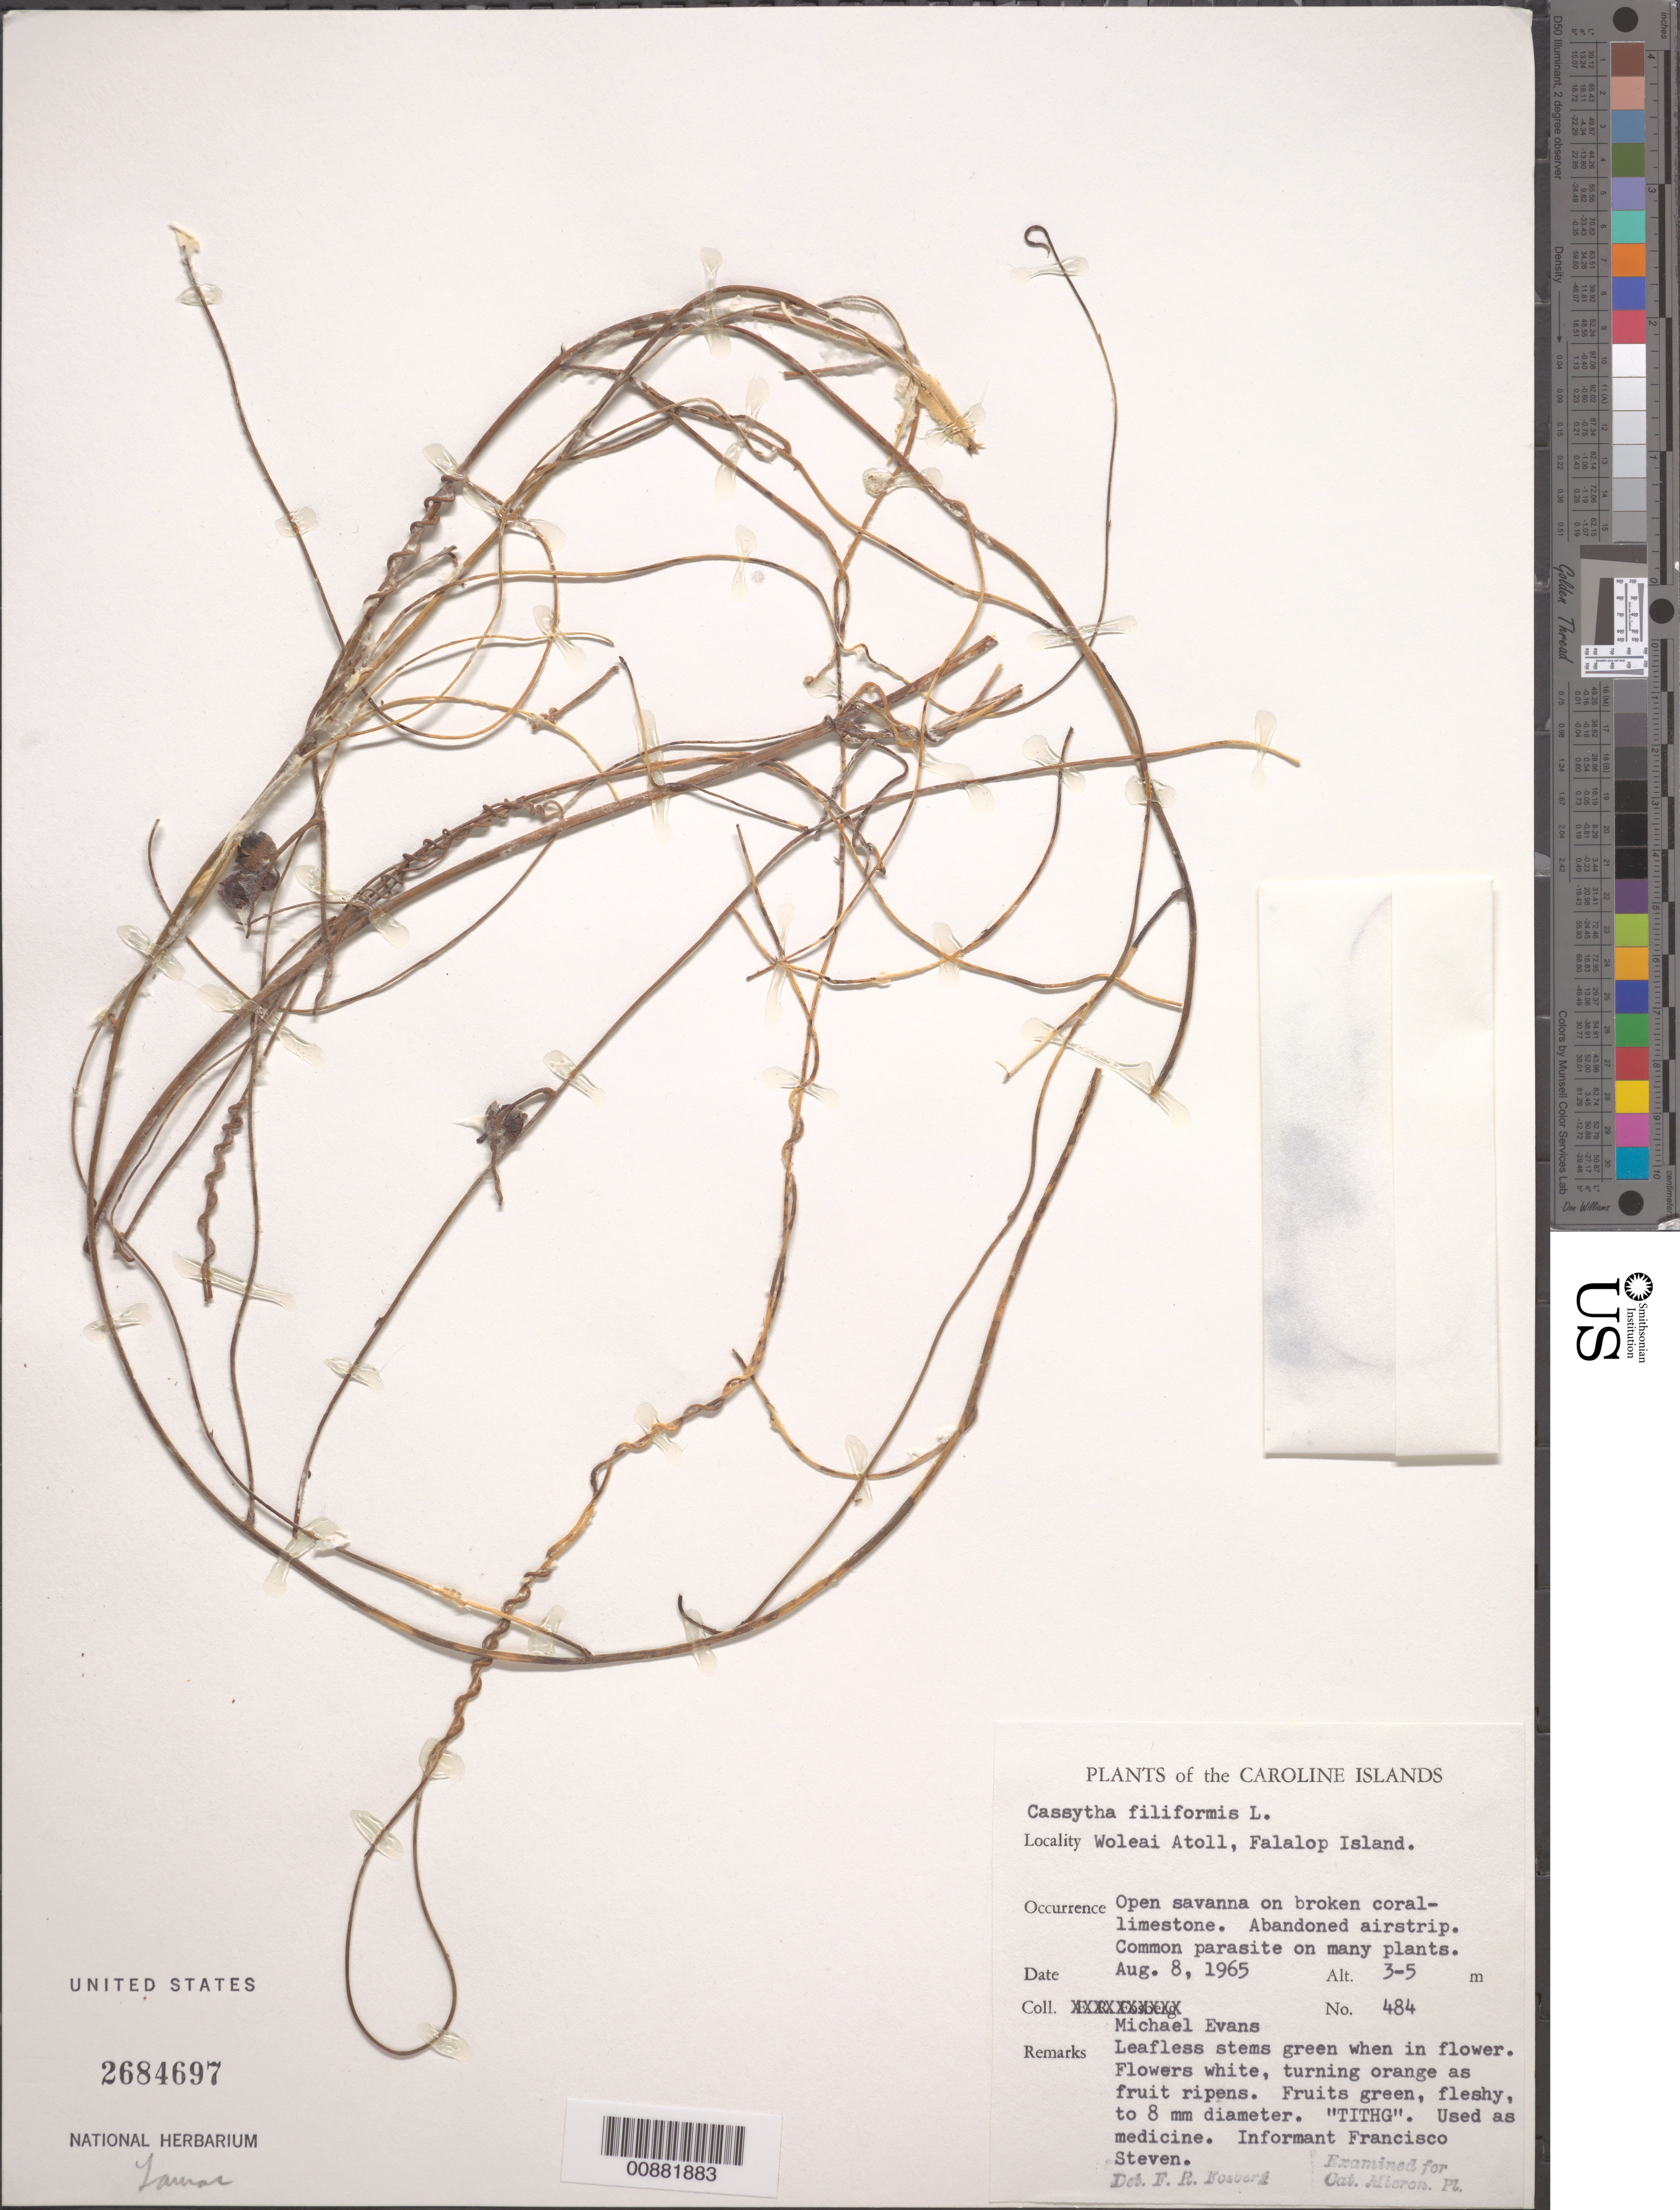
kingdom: Plantae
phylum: Tracheophyta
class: Magnoliopsida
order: Laurales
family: Lauraceae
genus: Cassytha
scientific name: Cassytha filiformis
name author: L.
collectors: M. Evans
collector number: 484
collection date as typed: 08 Aug 1965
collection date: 1965-08-08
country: Micronesia, Federated States of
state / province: Yap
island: Woleai Atoll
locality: Falalop Islet.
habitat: common parasite on myang plants; open savanna on broken coral -limestone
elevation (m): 3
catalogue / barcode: US 2684697